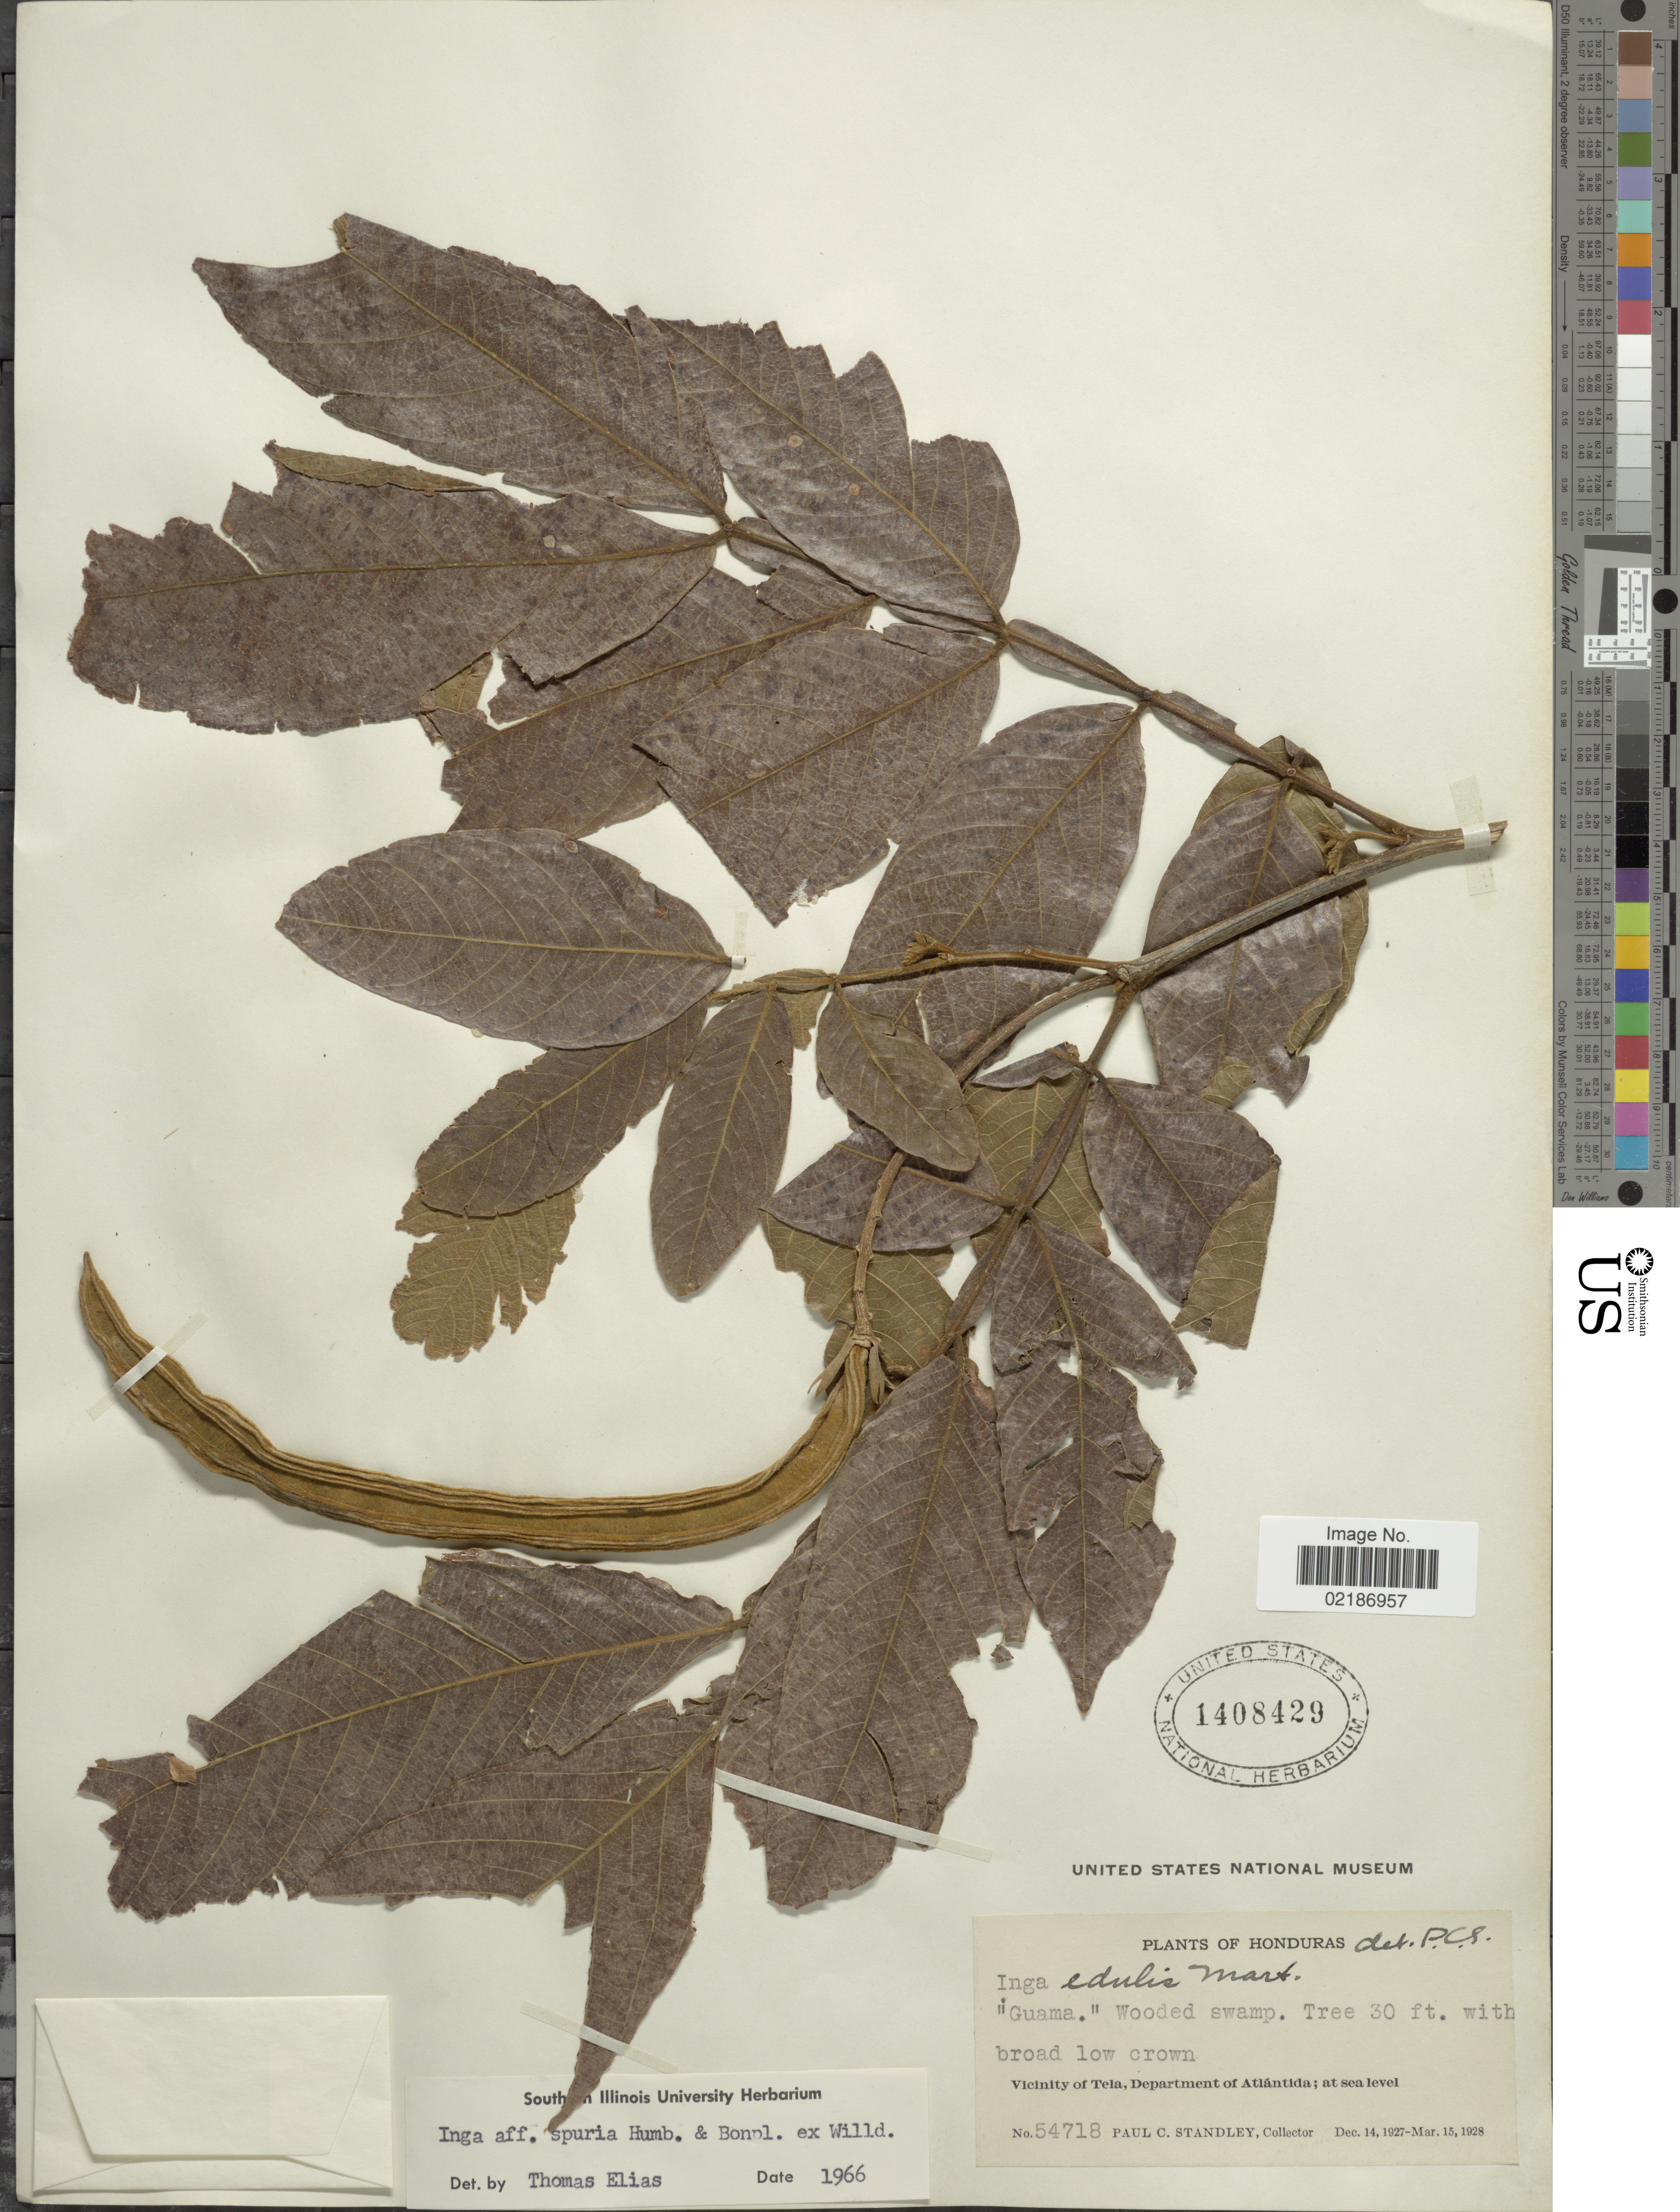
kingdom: Plantae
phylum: Tracheophyta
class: Magnoliopsida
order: Fabales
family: Fabaceae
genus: Inga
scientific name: Inga vera subsp. vera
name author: Willd.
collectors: P. C. Standley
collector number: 54718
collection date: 1927-12-14/1928-03-15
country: Honduras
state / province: Atlántida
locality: Vicinity of Tela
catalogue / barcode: US 1408429